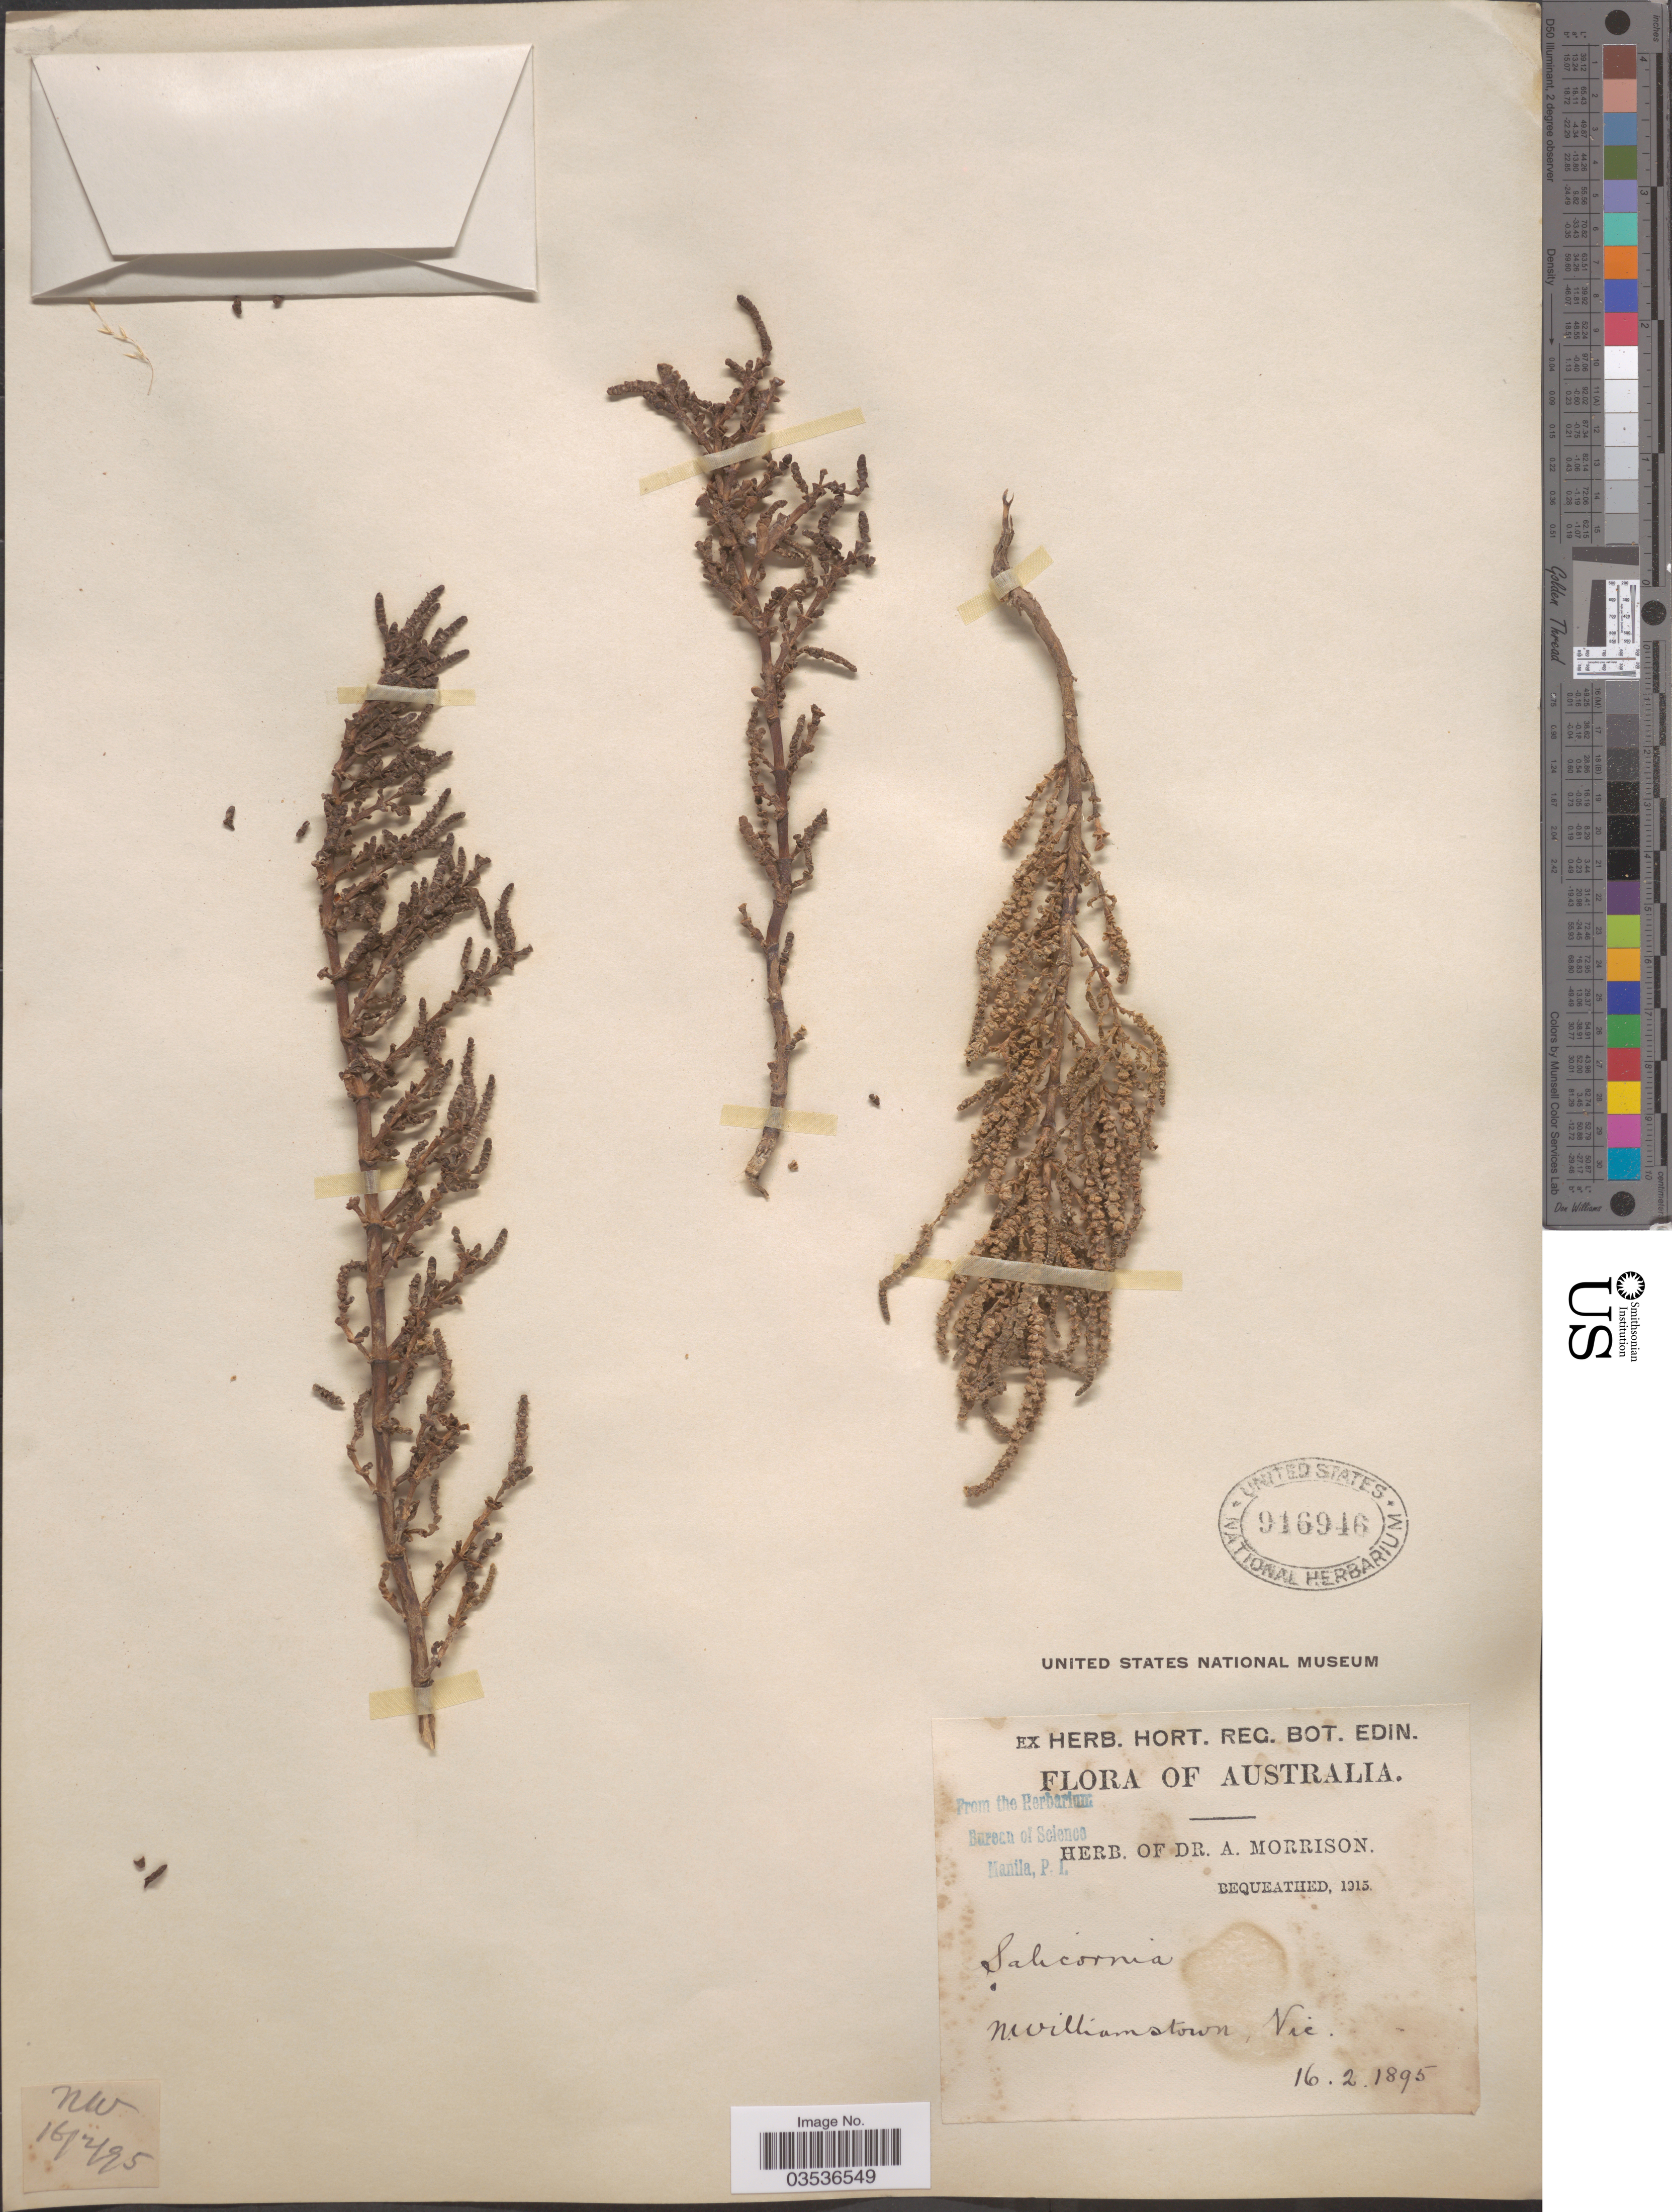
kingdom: Plantae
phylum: Tracheophyta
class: Magnoliopsida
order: Caryophyllales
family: Amaranthaceae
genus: Tecticornia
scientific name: Tecticornia pergranulata x T. arbuscula (R. Br.) K.A. Sheph. & Paul G. Wilson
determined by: Mallinson, David James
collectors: ex herb. Dr. A. Morrison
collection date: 1895-02-16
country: Australia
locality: N. Williamstown, Vic.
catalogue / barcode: US 916946